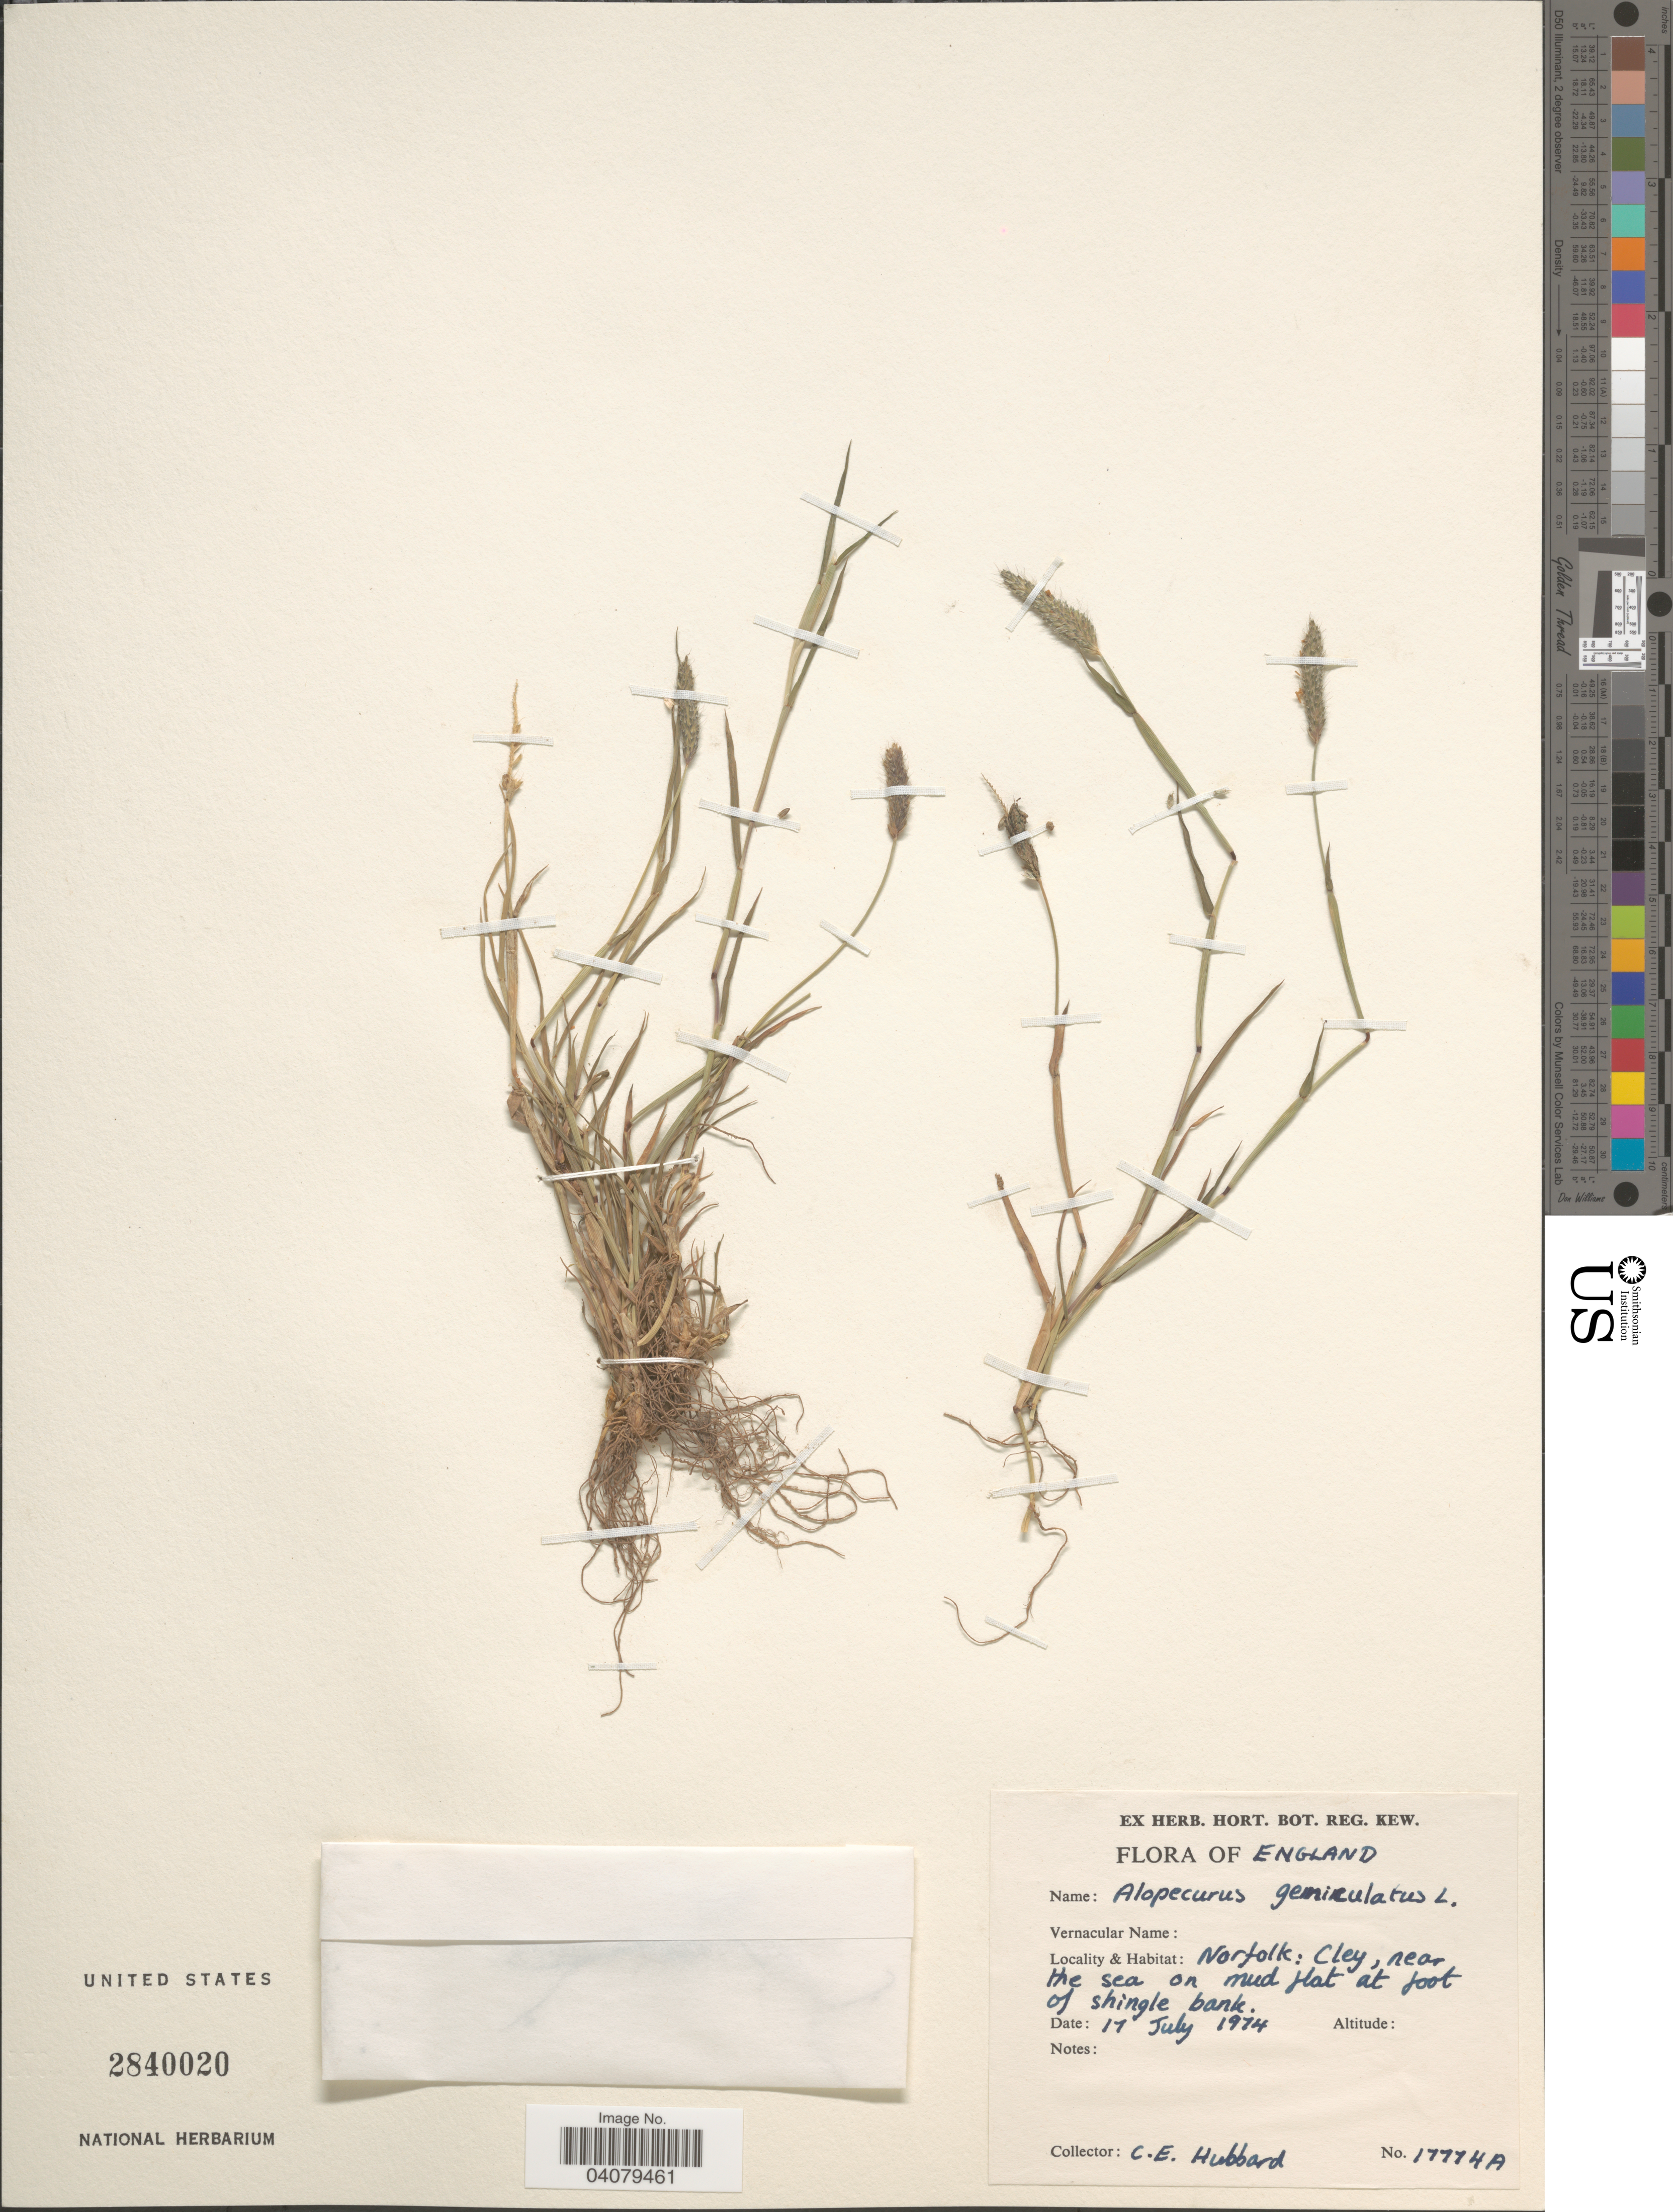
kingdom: Plantae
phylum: Tracheophyta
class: Liliopsida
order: Poales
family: Poaceae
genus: Alopecurus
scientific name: Alopecurus geniculatus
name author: L.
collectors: C. E. Hubbard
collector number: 17774A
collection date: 1974-07-17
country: United Kingdom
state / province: England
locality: Norfolk: Cley, near the sea on mud flat at foot of shingle bank.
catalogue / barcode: US 2840020